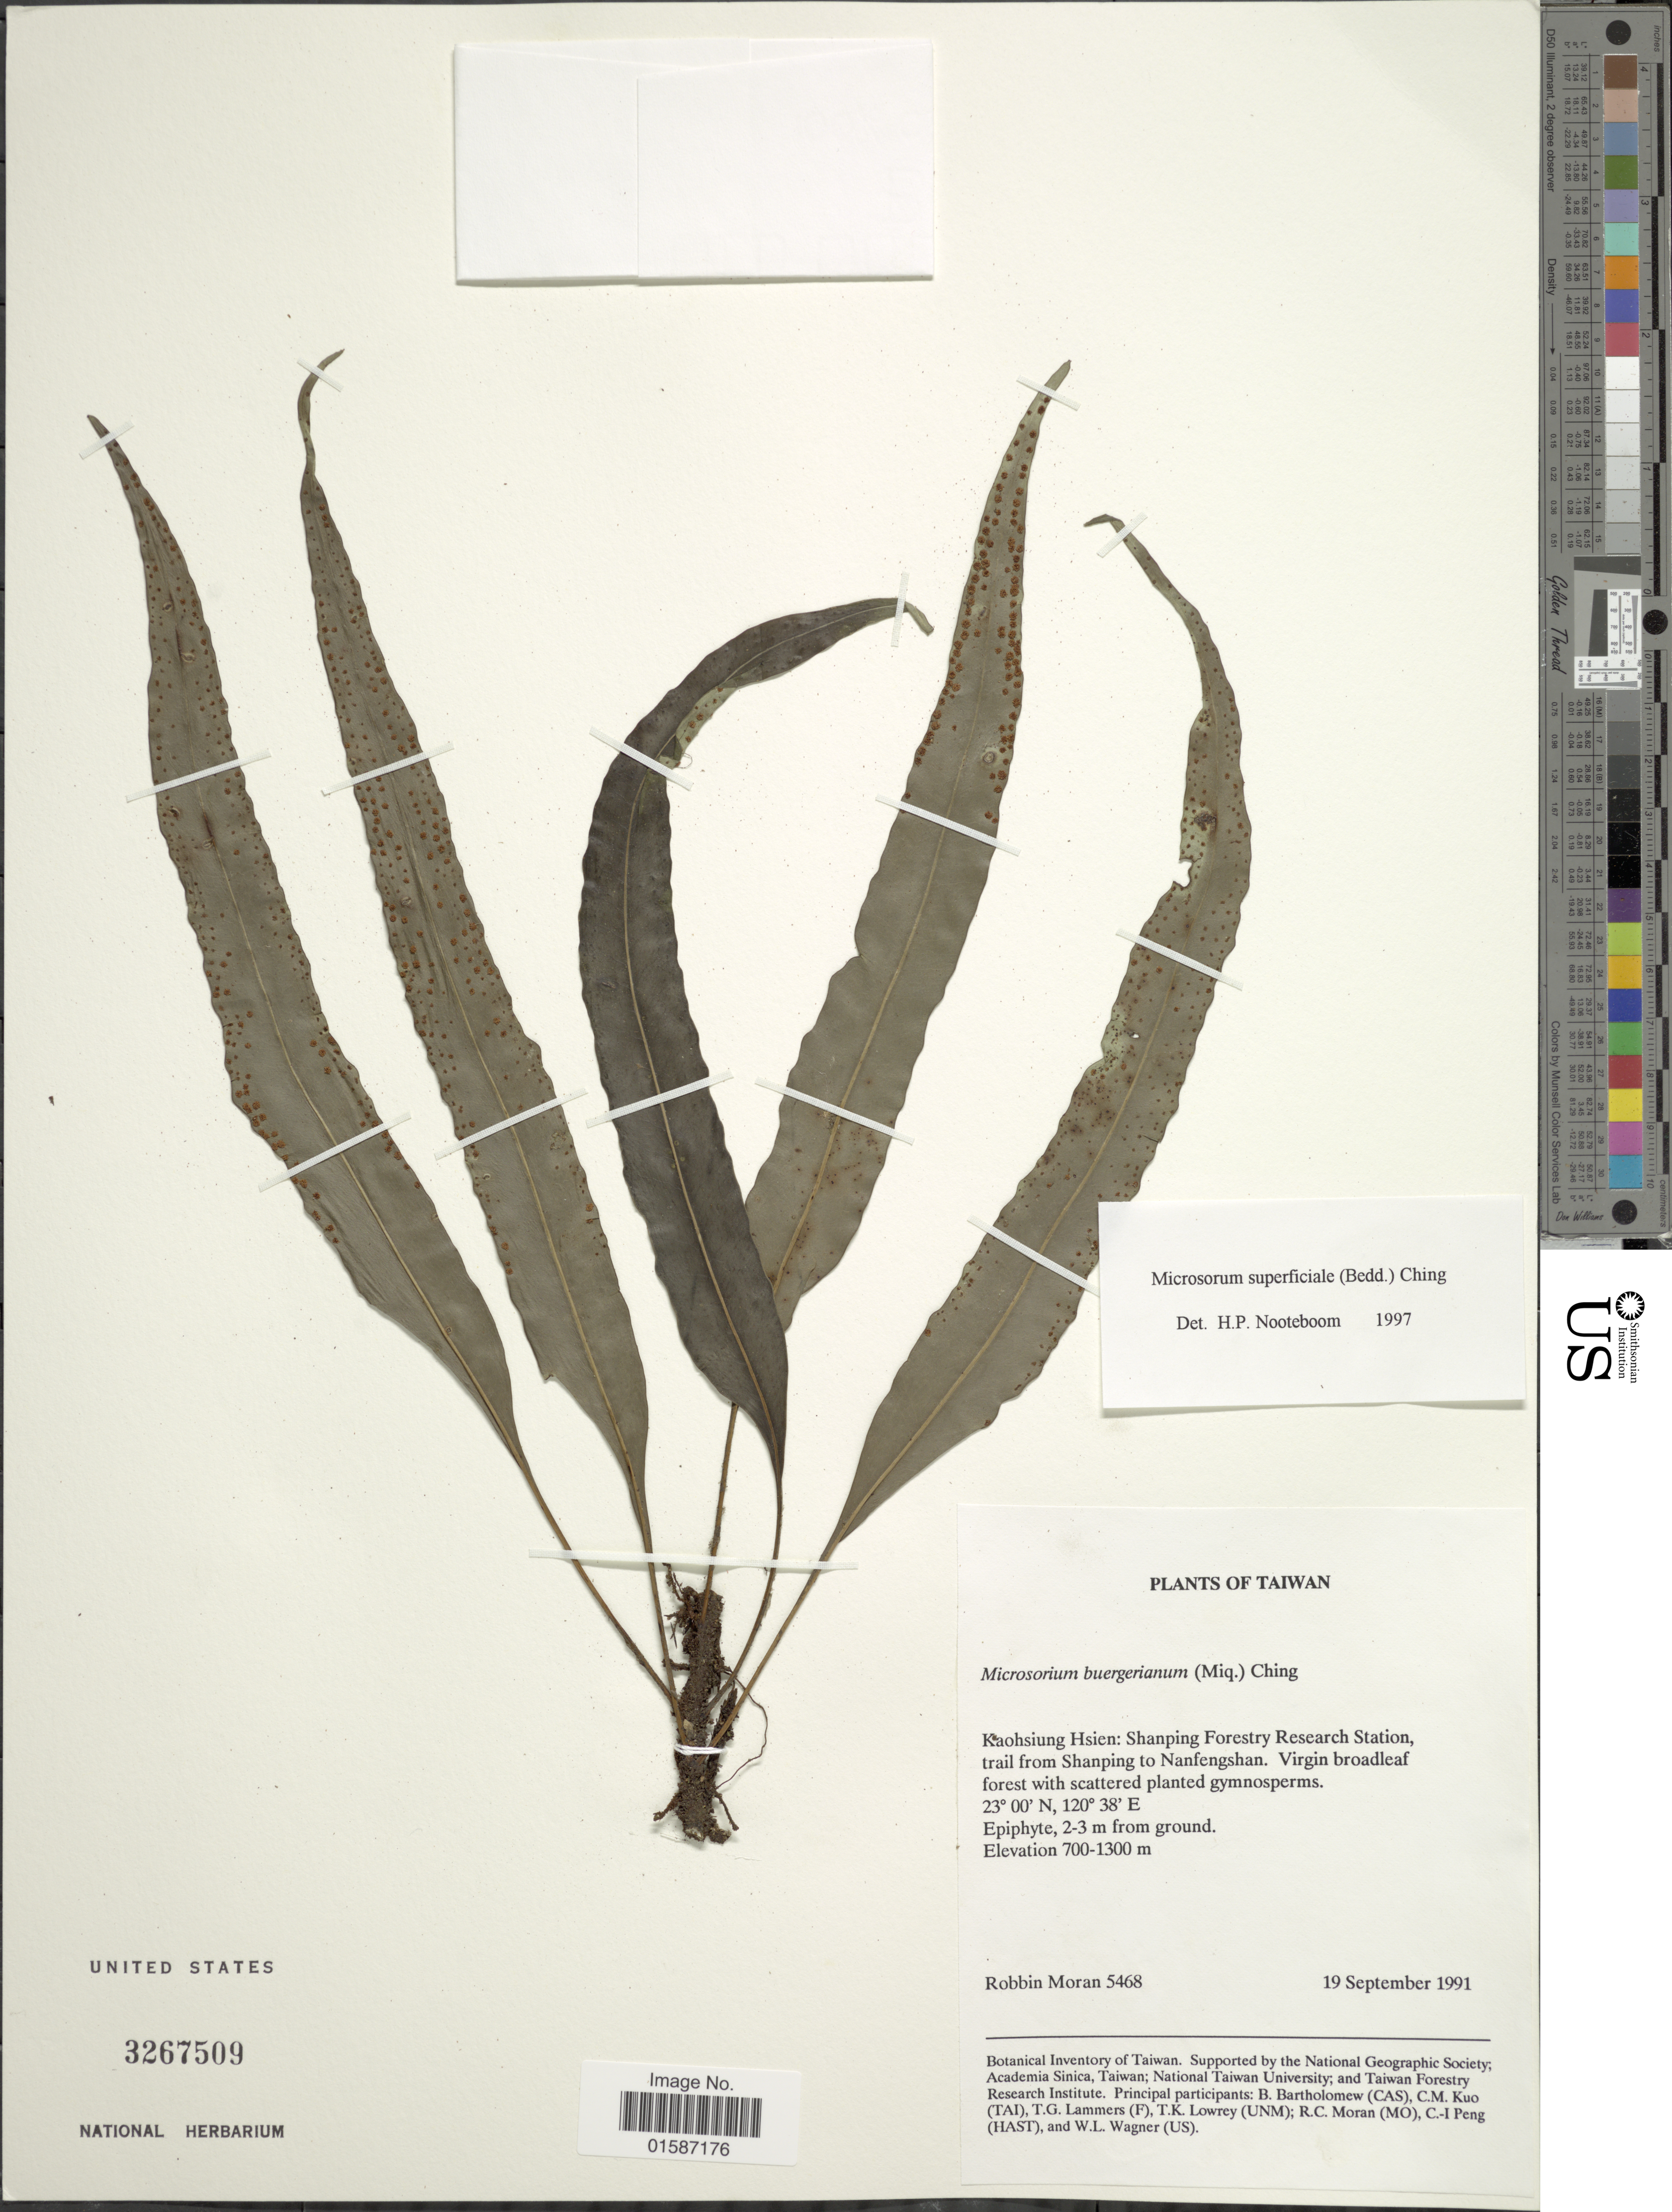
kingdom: Plantae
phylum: Tracheophyta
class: Polypodiopsida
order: Polypodiales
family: Polypodiaceae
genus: Lepidomicrosorium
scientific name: Lepidomicrosorium superficiale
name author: (Blume) Li S. Wang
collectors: R. C. Moran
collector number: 5468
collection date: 1991-09-19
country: Taiwan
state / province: Kaohsiung City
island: Taiwan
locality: Kaosiung Hsien: Shanping Forestry Research Station, trail from Shanping to Nanfengshan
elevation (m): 700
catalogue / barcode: US 3267509